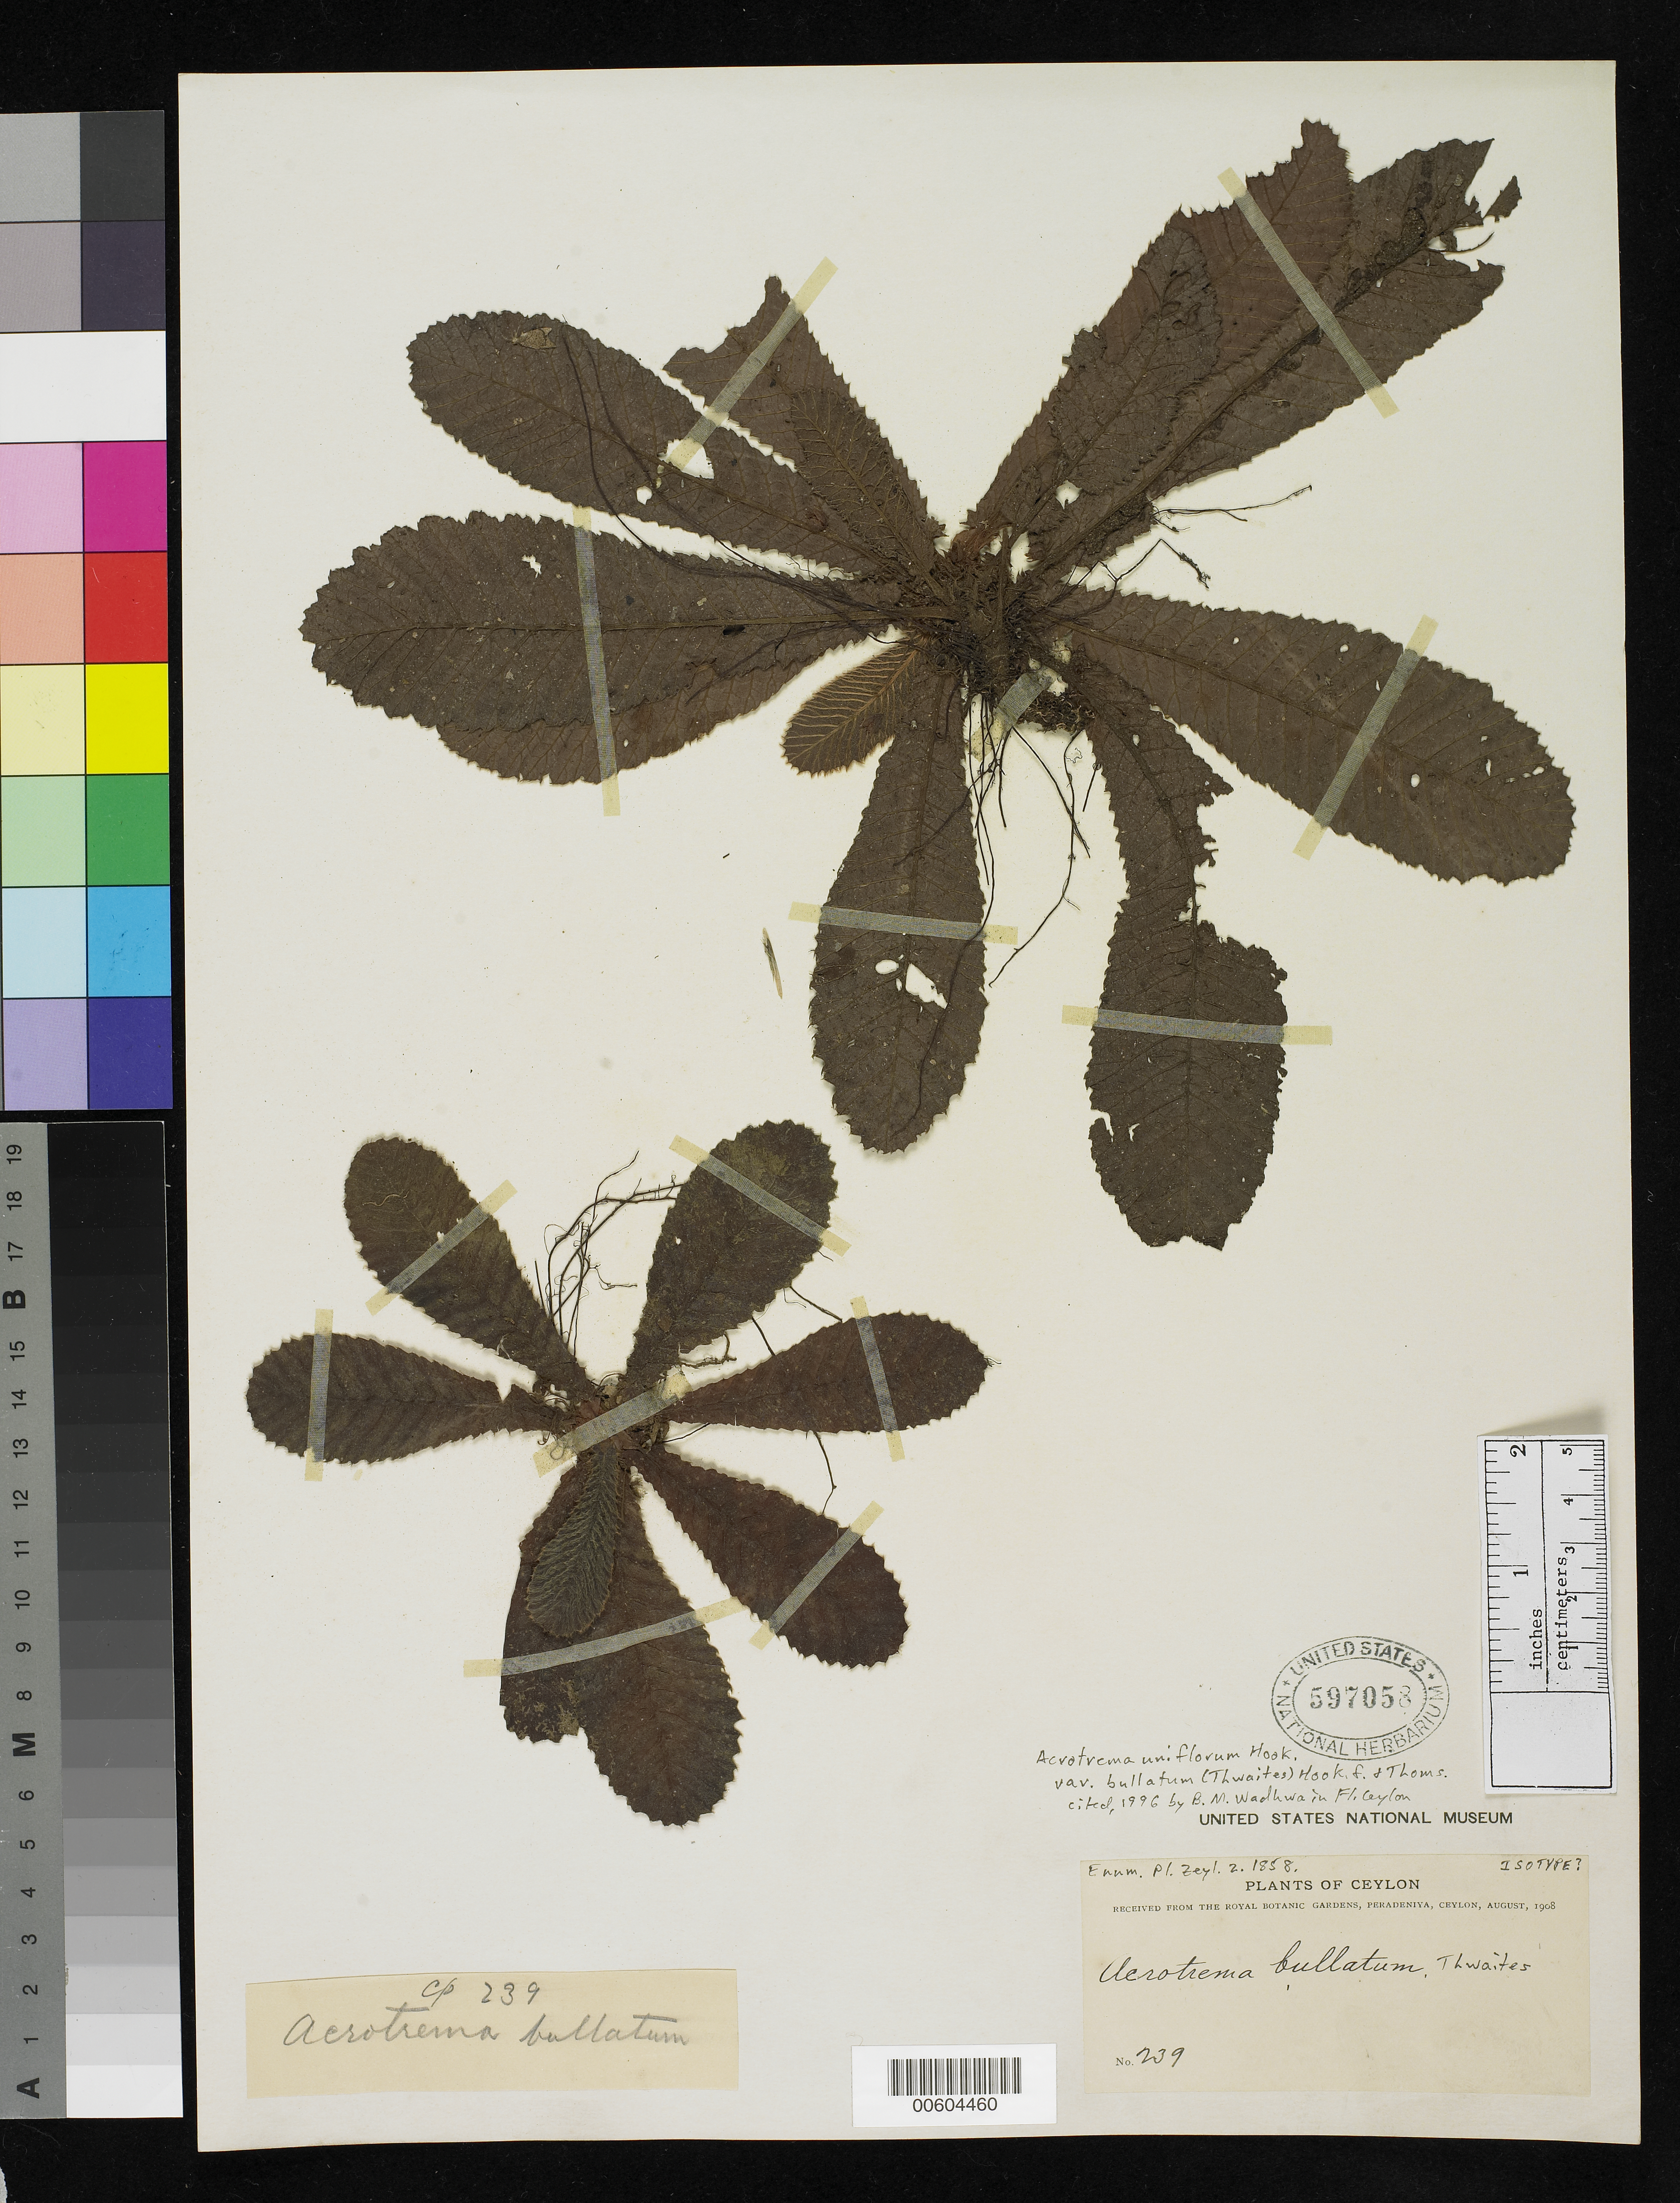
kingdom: Plantae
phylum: Tracheophyta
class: Magnoliopsida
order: Dilleniales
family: Dilleniaceae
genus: Acrotrema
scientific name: Acrotrema bullatum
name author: Thwaites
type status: Possible Isotype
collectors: G. H. K. Thwaites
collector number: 239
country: Sri Lanka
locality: "Ceylon"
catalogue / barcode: US 597058